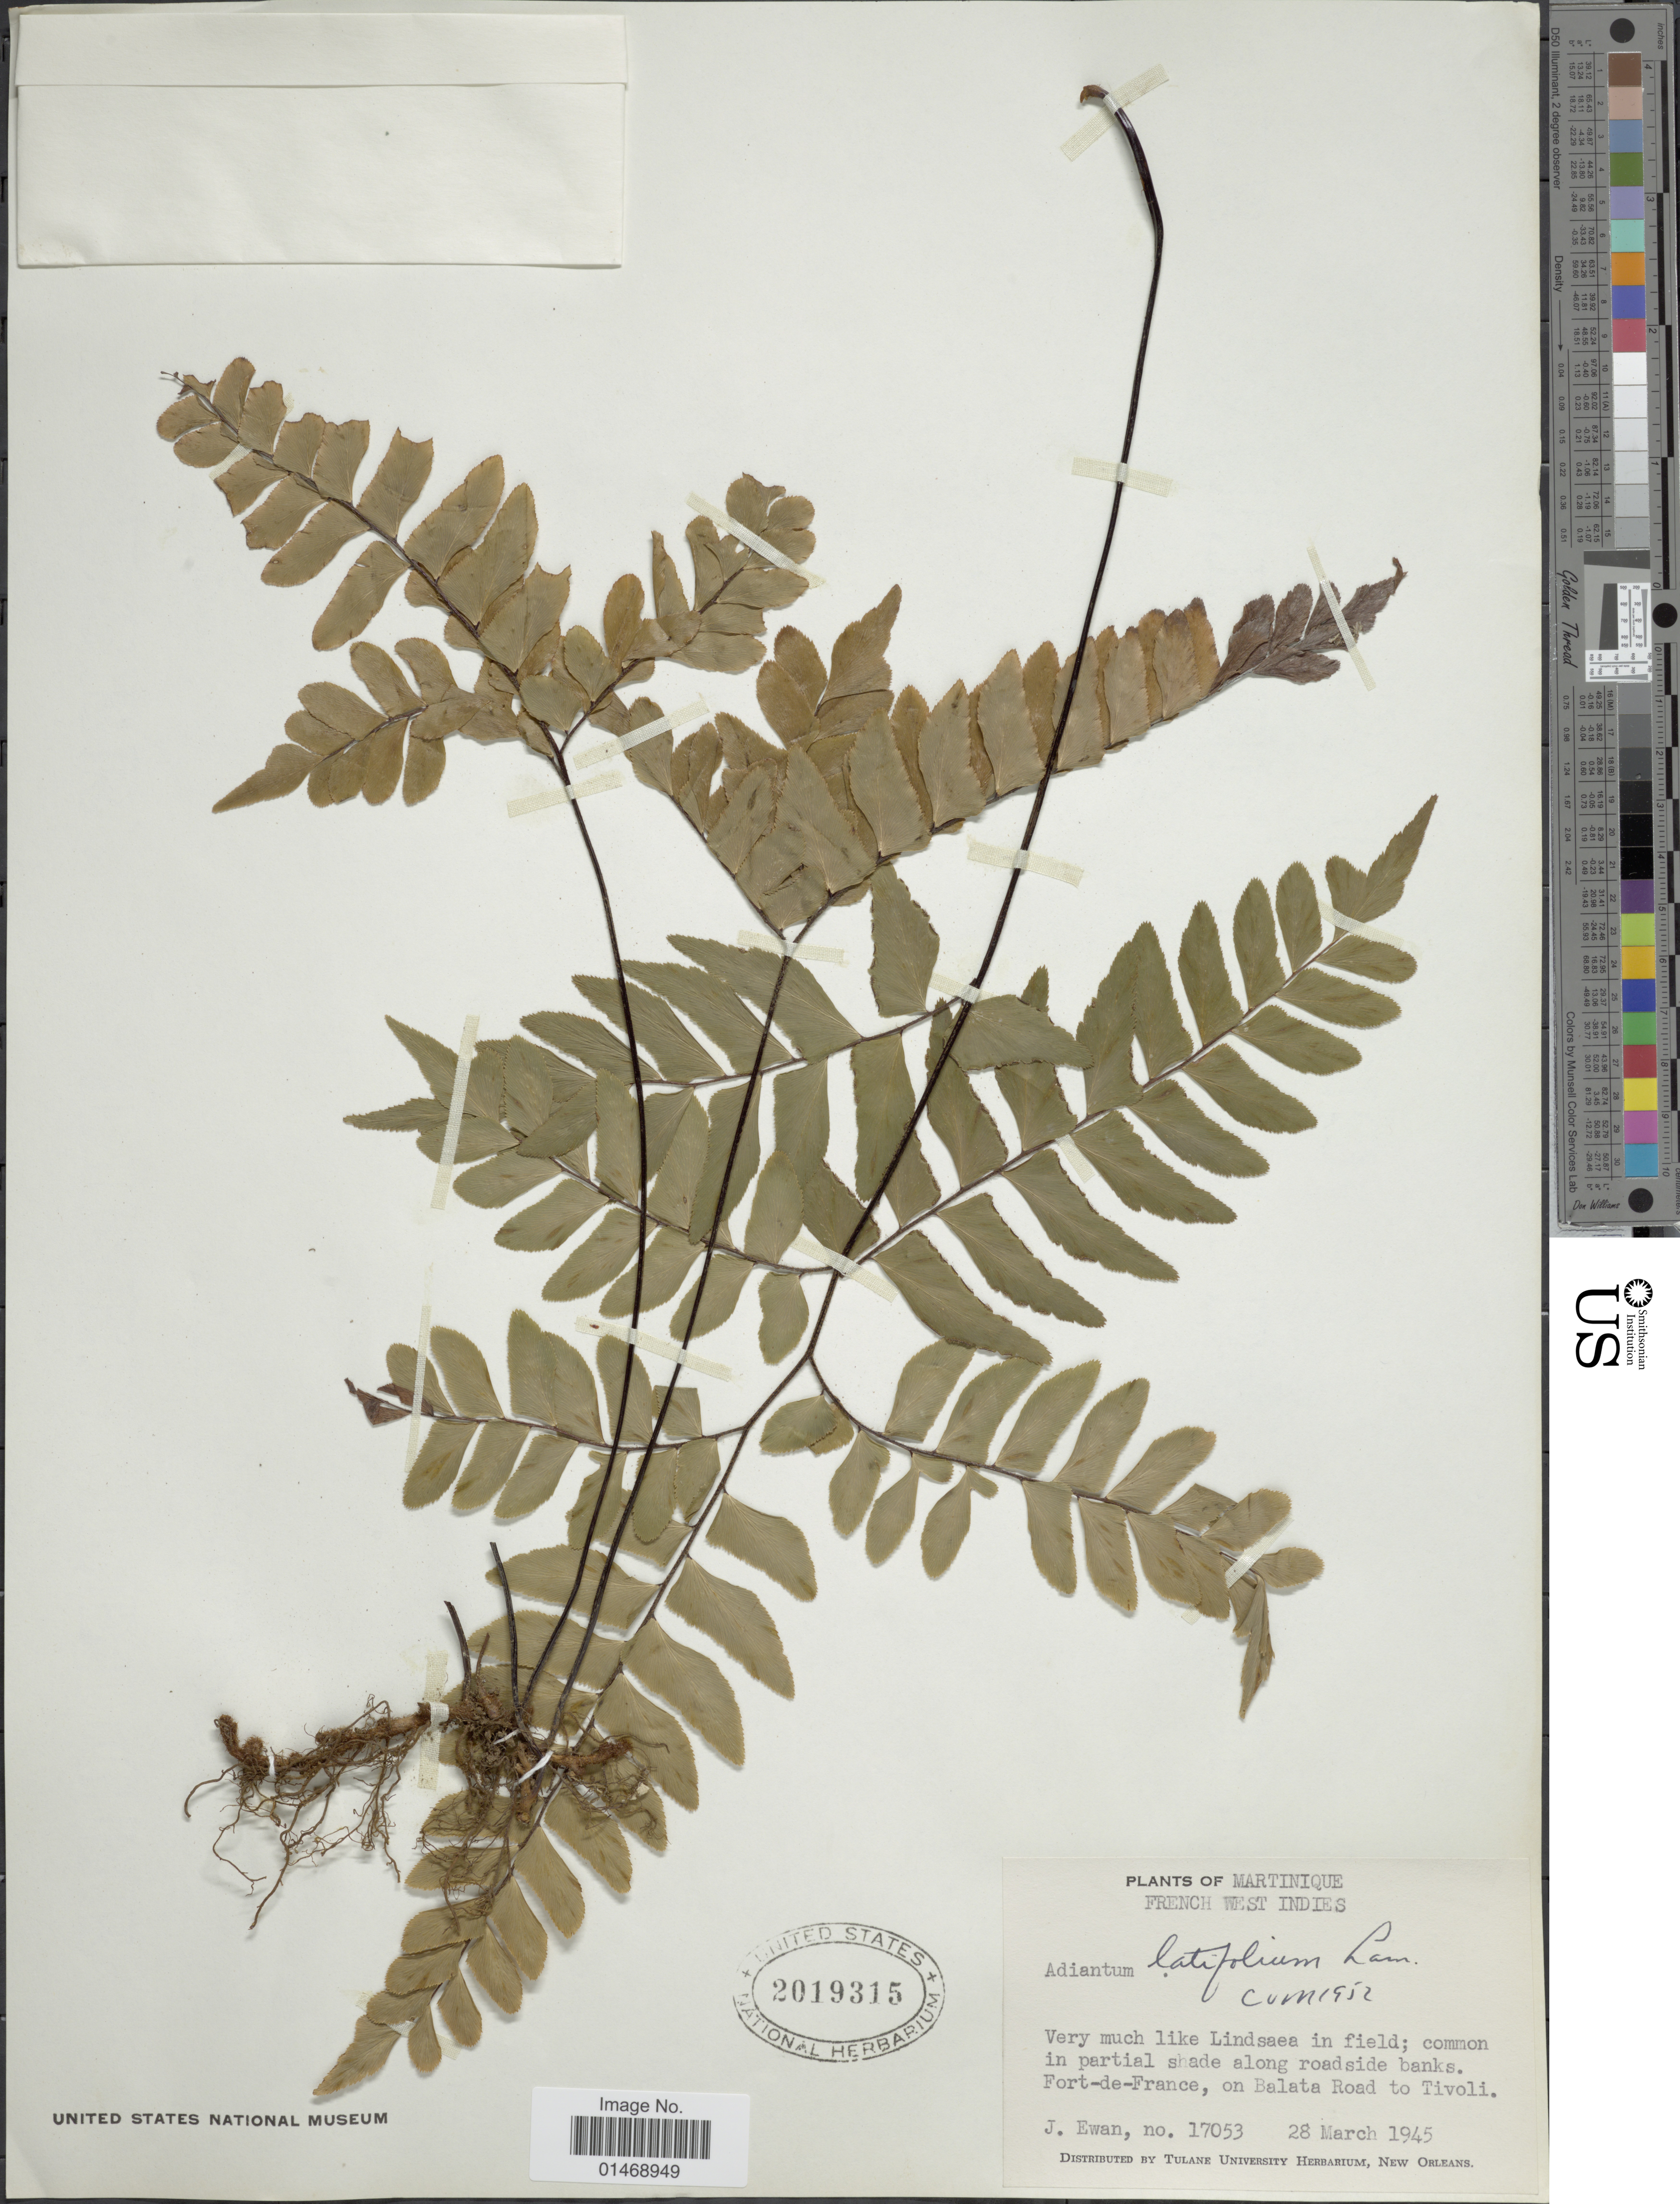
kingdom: Plantae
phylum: Tracheophyta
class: Polypodiopsida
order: Polypodiales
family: Pteridaceae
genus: Adiantum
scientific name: Adiantum latifolium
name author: Lam.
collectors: J. A. Ewan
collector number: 17053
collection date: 1945-03-28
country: Martinique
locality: French West Indies, common in oartial shade along road side banks. Fort-de-France, on Balata Road to Tivoli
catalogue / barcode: US 2019315